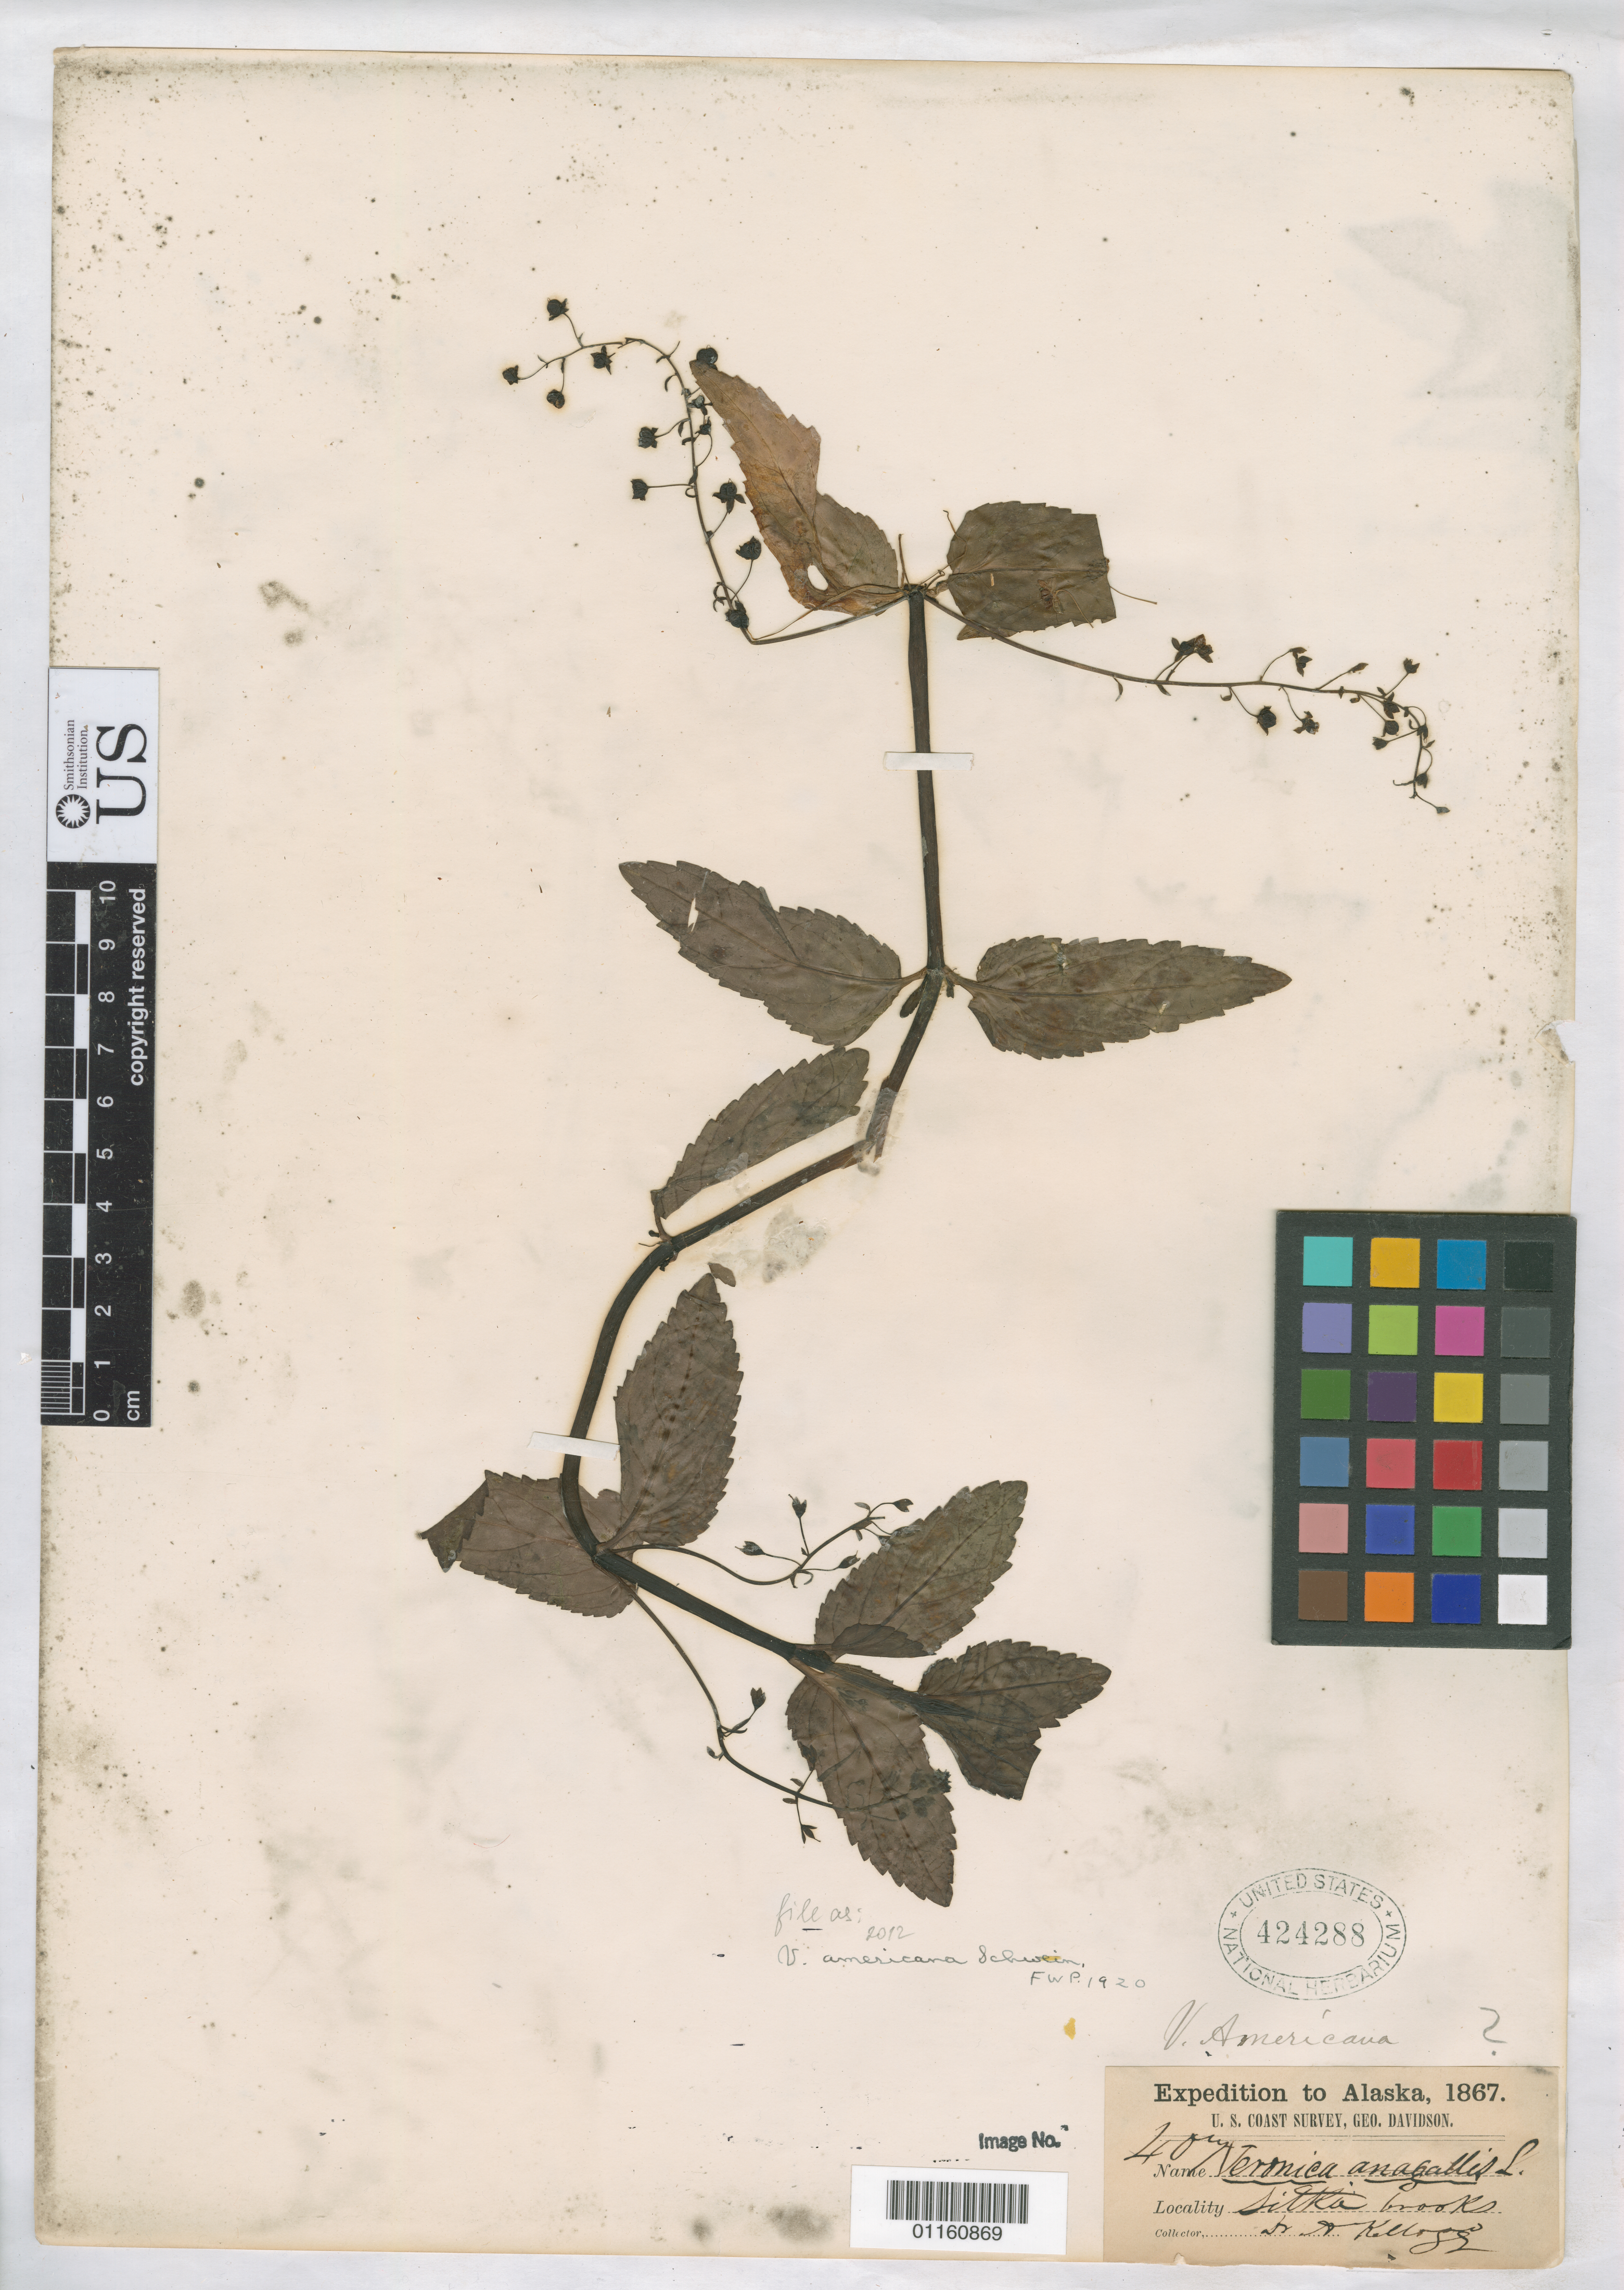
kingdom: Plantae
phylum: Tracheophyta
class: Magnoliopsida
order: Lamiales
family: Plantaginaceae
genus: Veronica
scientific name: Veronica americana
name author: Schwein. ex Benth.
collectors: A. Kellogg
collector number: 407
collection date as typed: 1867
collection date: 1867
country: United States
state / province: Alaska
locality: Sitka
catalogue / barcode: US 424288